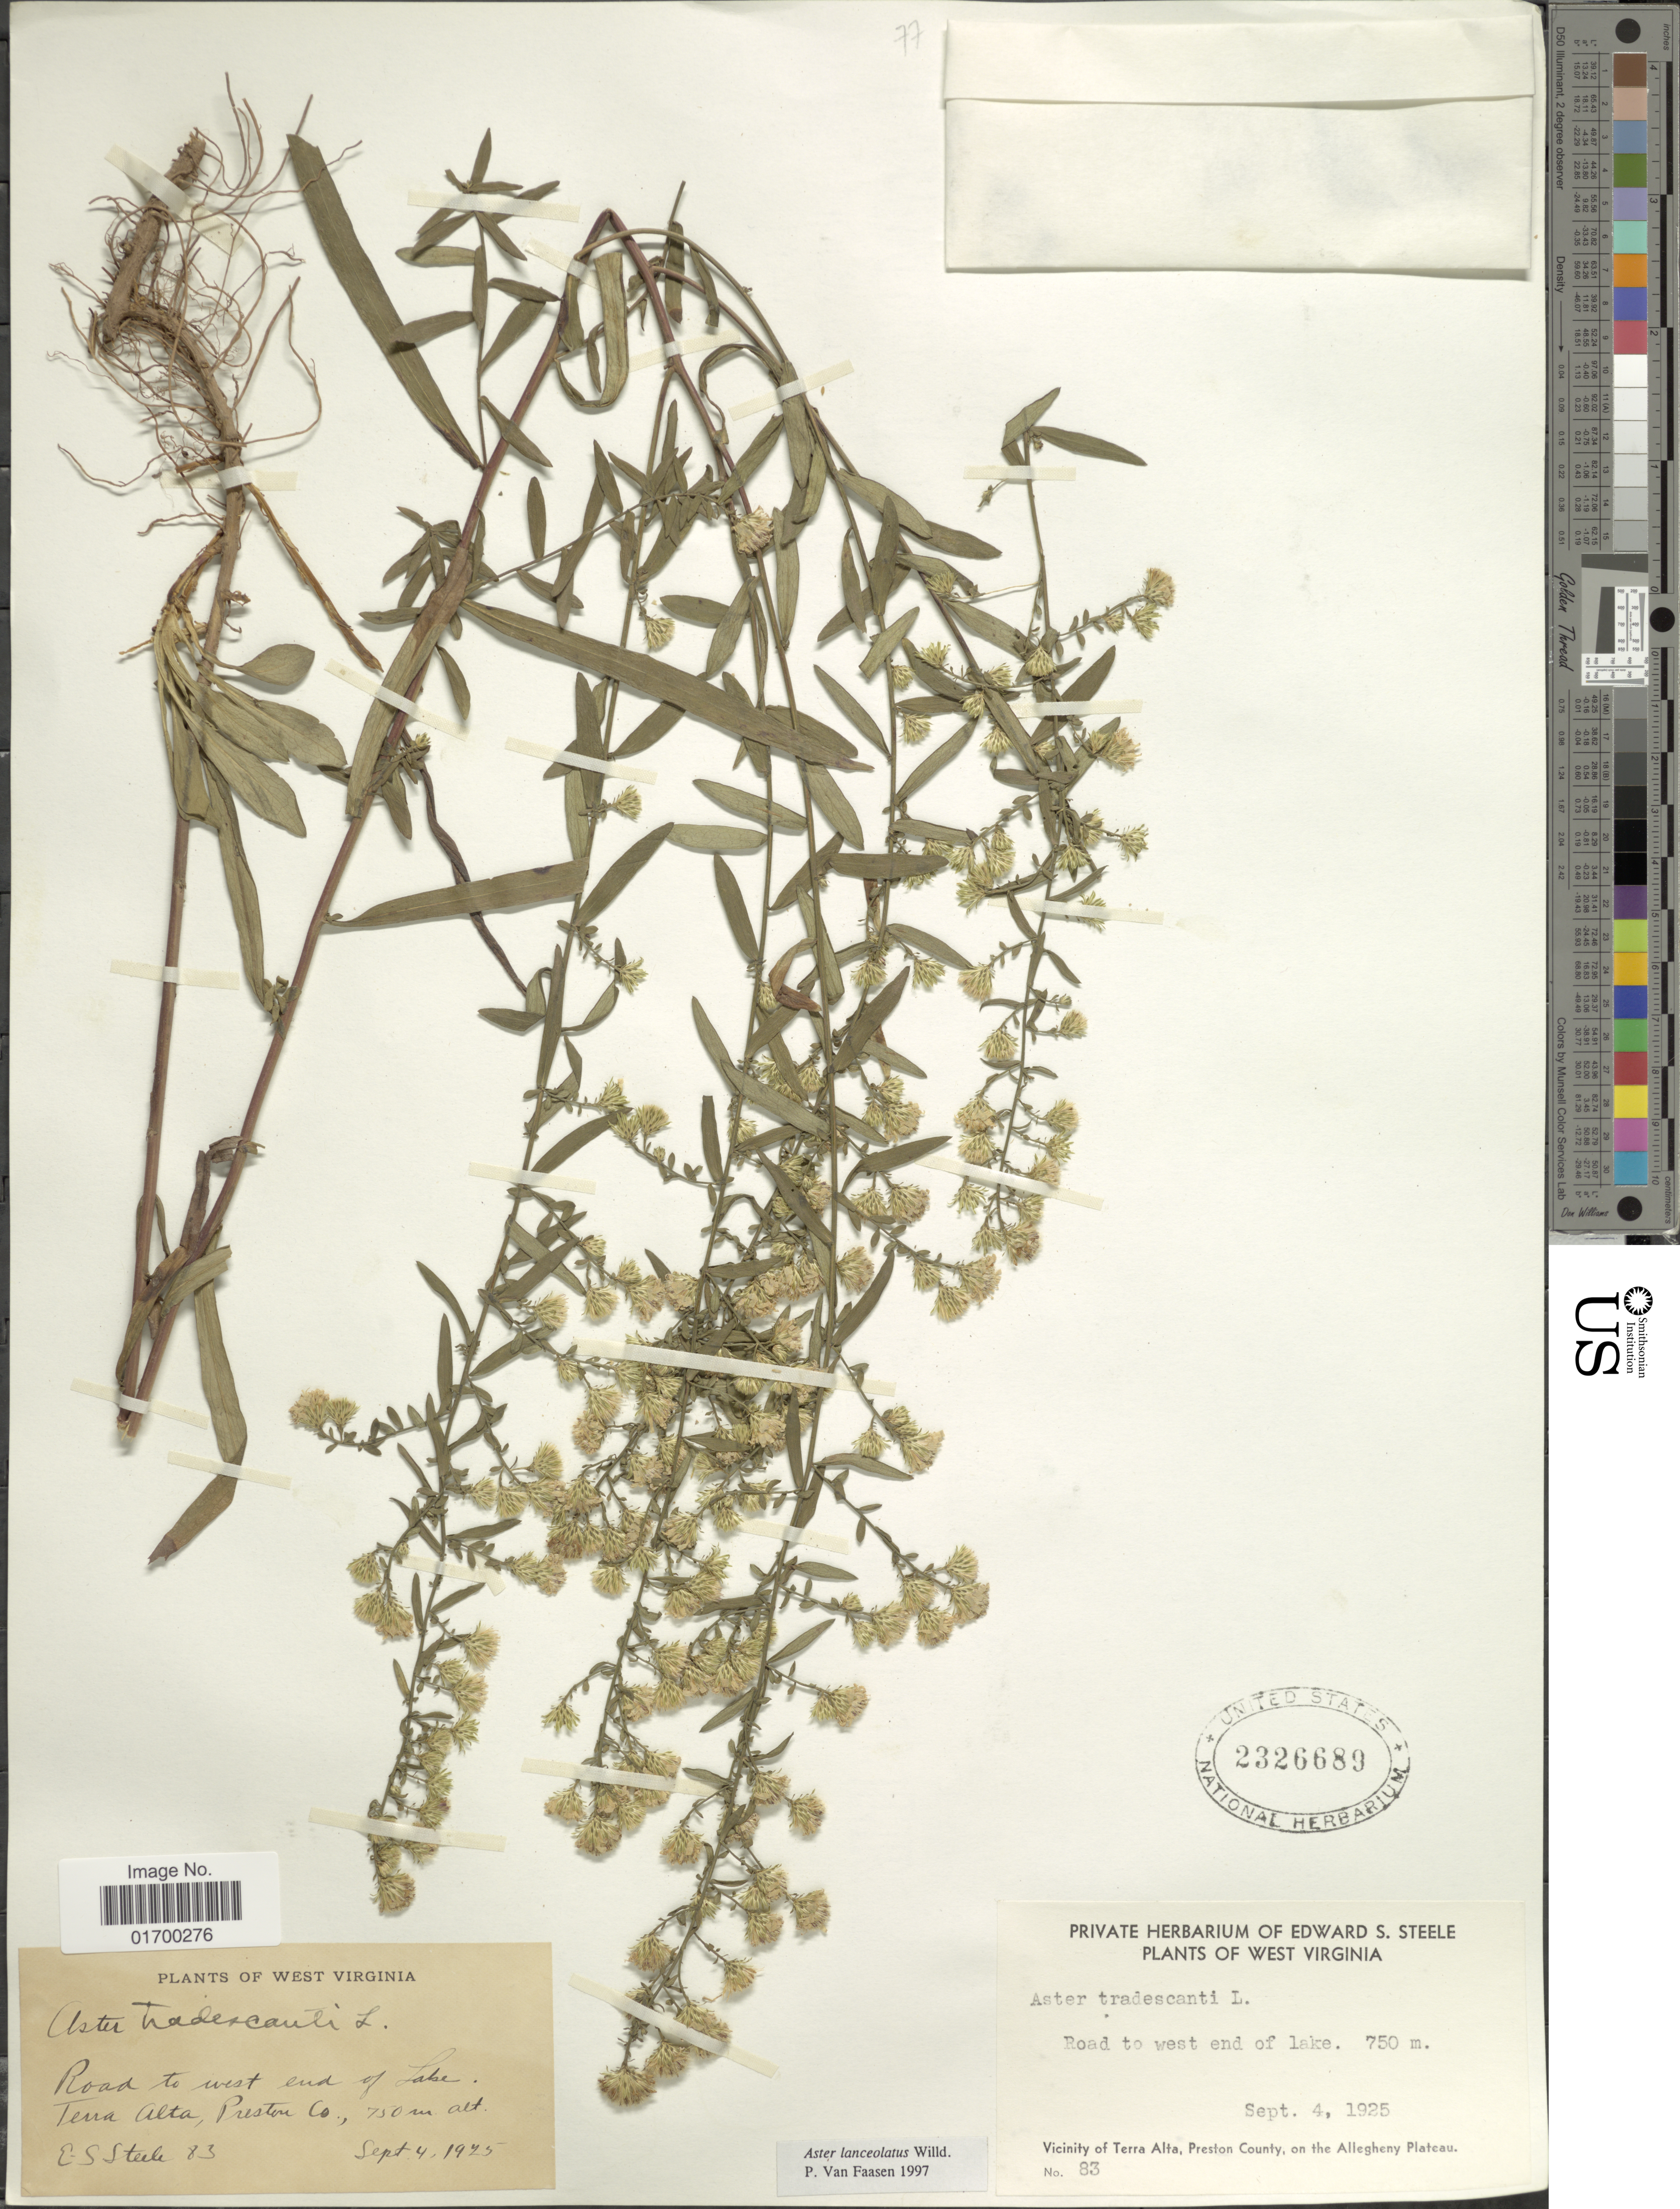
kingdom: Plantae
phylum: Tracheophyta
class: Magnoliopsida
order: Asterales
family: Asteraceae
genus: Symphyotrichum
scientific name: Symphyotrichum lanceolatum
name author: (Willd.) G.L. Nesom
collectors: E. Steele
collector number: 83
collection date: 1925-09-04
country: United States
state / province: West Virginia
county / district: Preston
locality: Road to west end of Lake Tena Alta, Preston Co., Vicinity of Terra Alta, Preston County, on the Allegheny Plateau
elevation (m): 750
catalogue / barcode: US 2326689